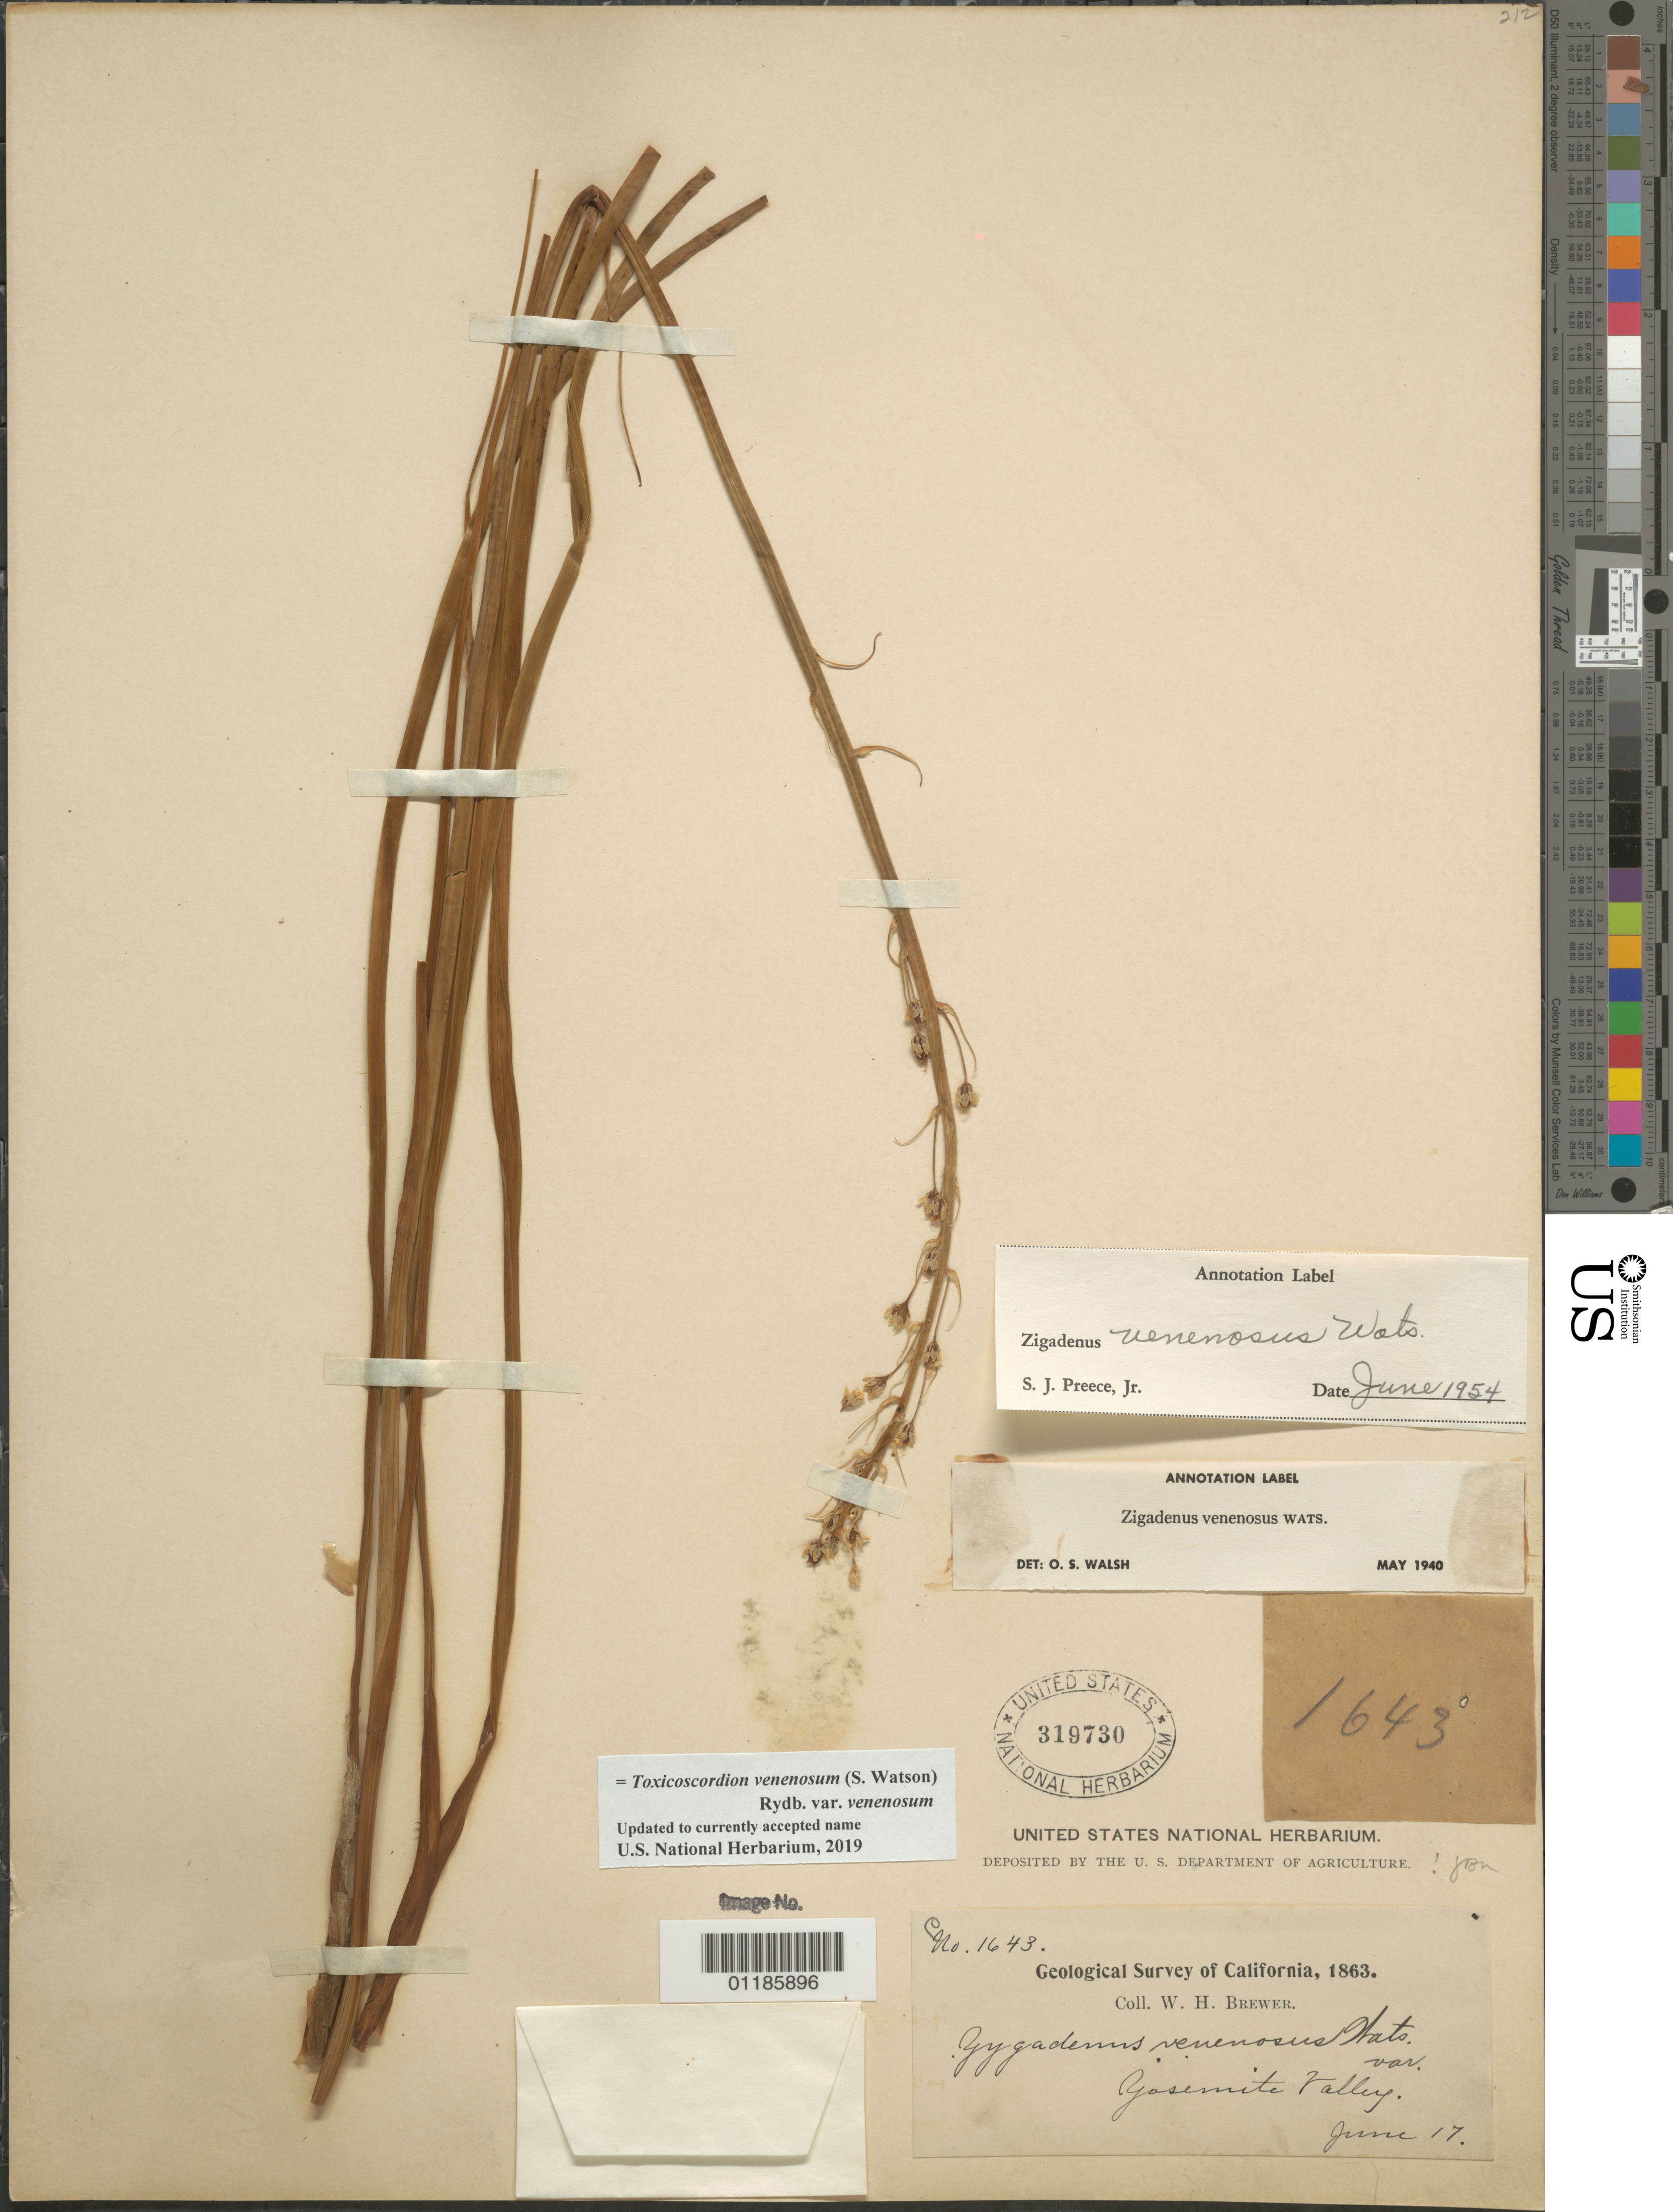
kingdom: Plantae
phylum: Tracheophyta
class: Liliopsida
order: Liliales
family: Melanthiaceae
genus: Toxicoscordion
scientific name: Toxicoscordion venenosum (S. Watson) Rydb. var. venenosum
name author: (S. Watson) Rydb.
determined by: Strong, Mark T., (BOT), Smithsonian Institution - National Museum of Natural History (UNITED STATES)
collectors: W. H. Brewer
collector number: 1643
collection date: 1863-06-17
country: United States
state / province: California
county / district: Mariposa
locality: Yosemite Valley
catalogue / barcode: US 319730